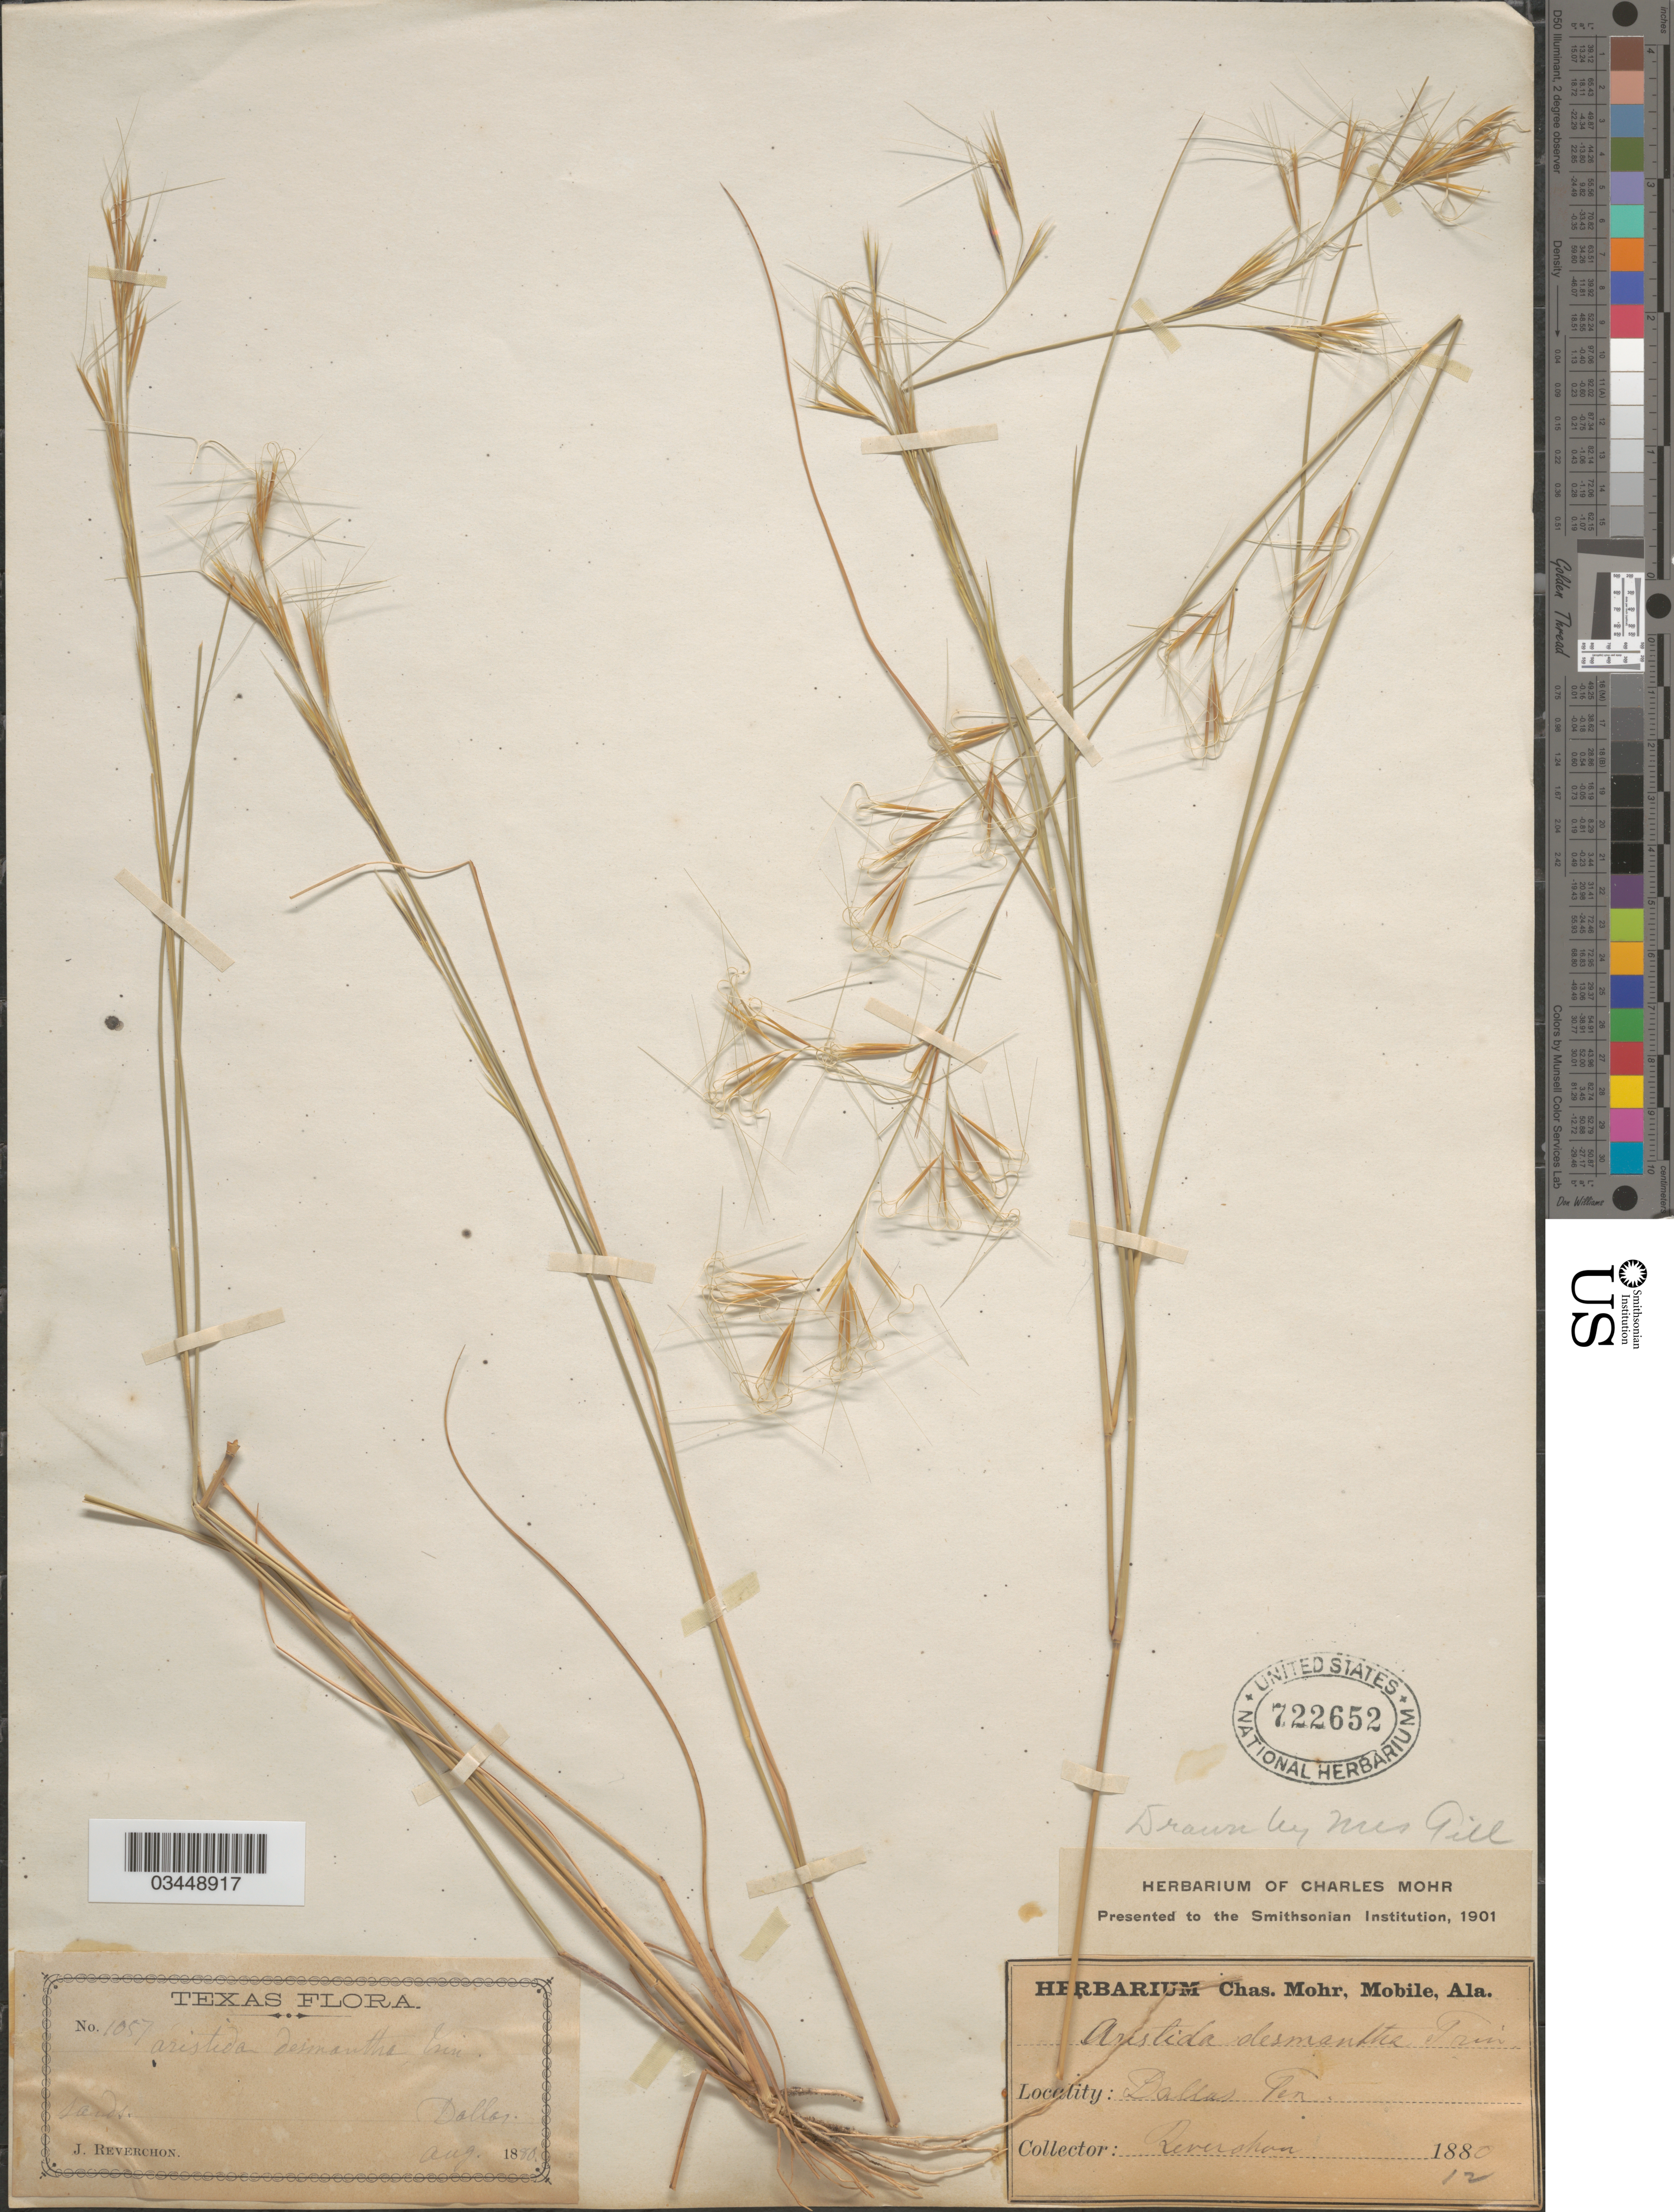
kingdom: Plantae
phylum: Tracheophyta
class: Liliopsida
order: Poales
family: Poaceae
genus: Aristida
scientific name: Aristida desmantha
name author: Trin. & Rupr.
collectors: -. Reverchon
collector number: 12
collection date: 1880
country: United States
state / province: Texas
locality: Dallas.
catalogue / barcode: US 722652